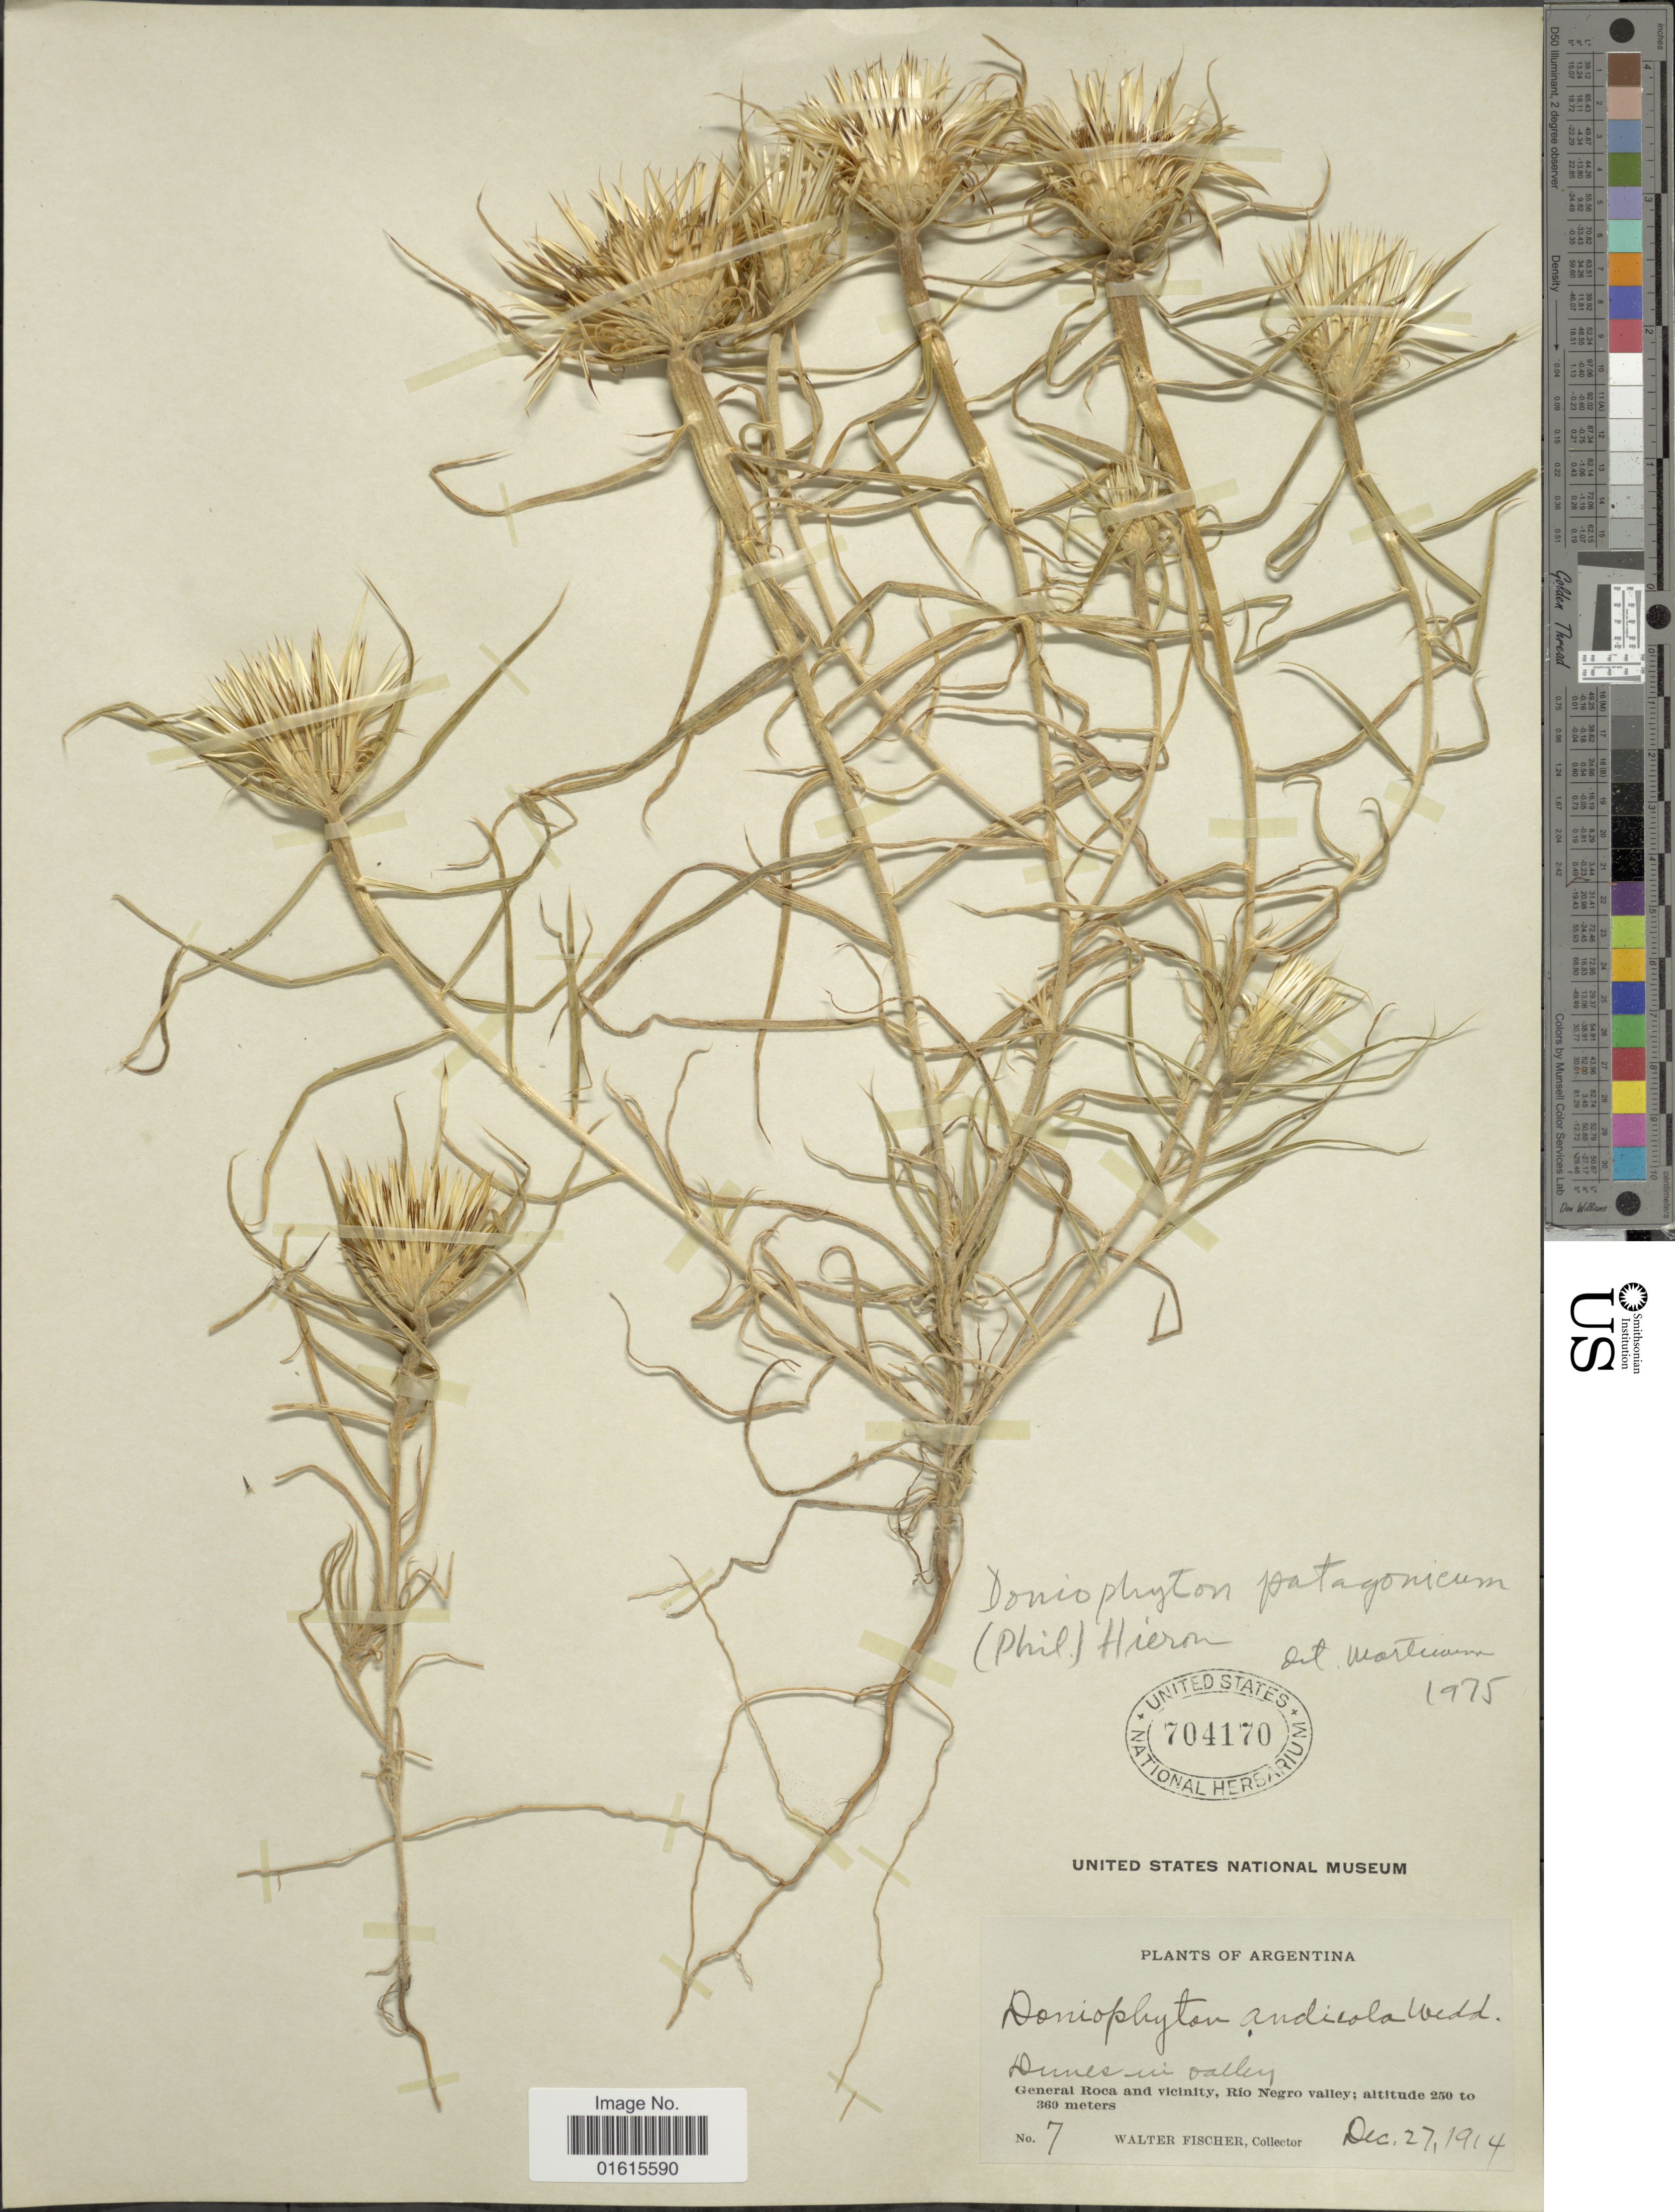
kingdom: Plantae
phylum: Tracheophyta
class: Magnoliopsida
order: Asterales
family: Asteraceae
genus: Doniophyton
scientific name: Doniophyton patagonicum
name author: (Phil.) Cabrera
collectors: W. Fischer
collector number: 7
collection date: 1914-12-27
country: Argentina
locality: Dunes in valley, General Roca and vicinity, Rio Negro valley.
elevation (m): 250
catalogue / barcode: US 704170